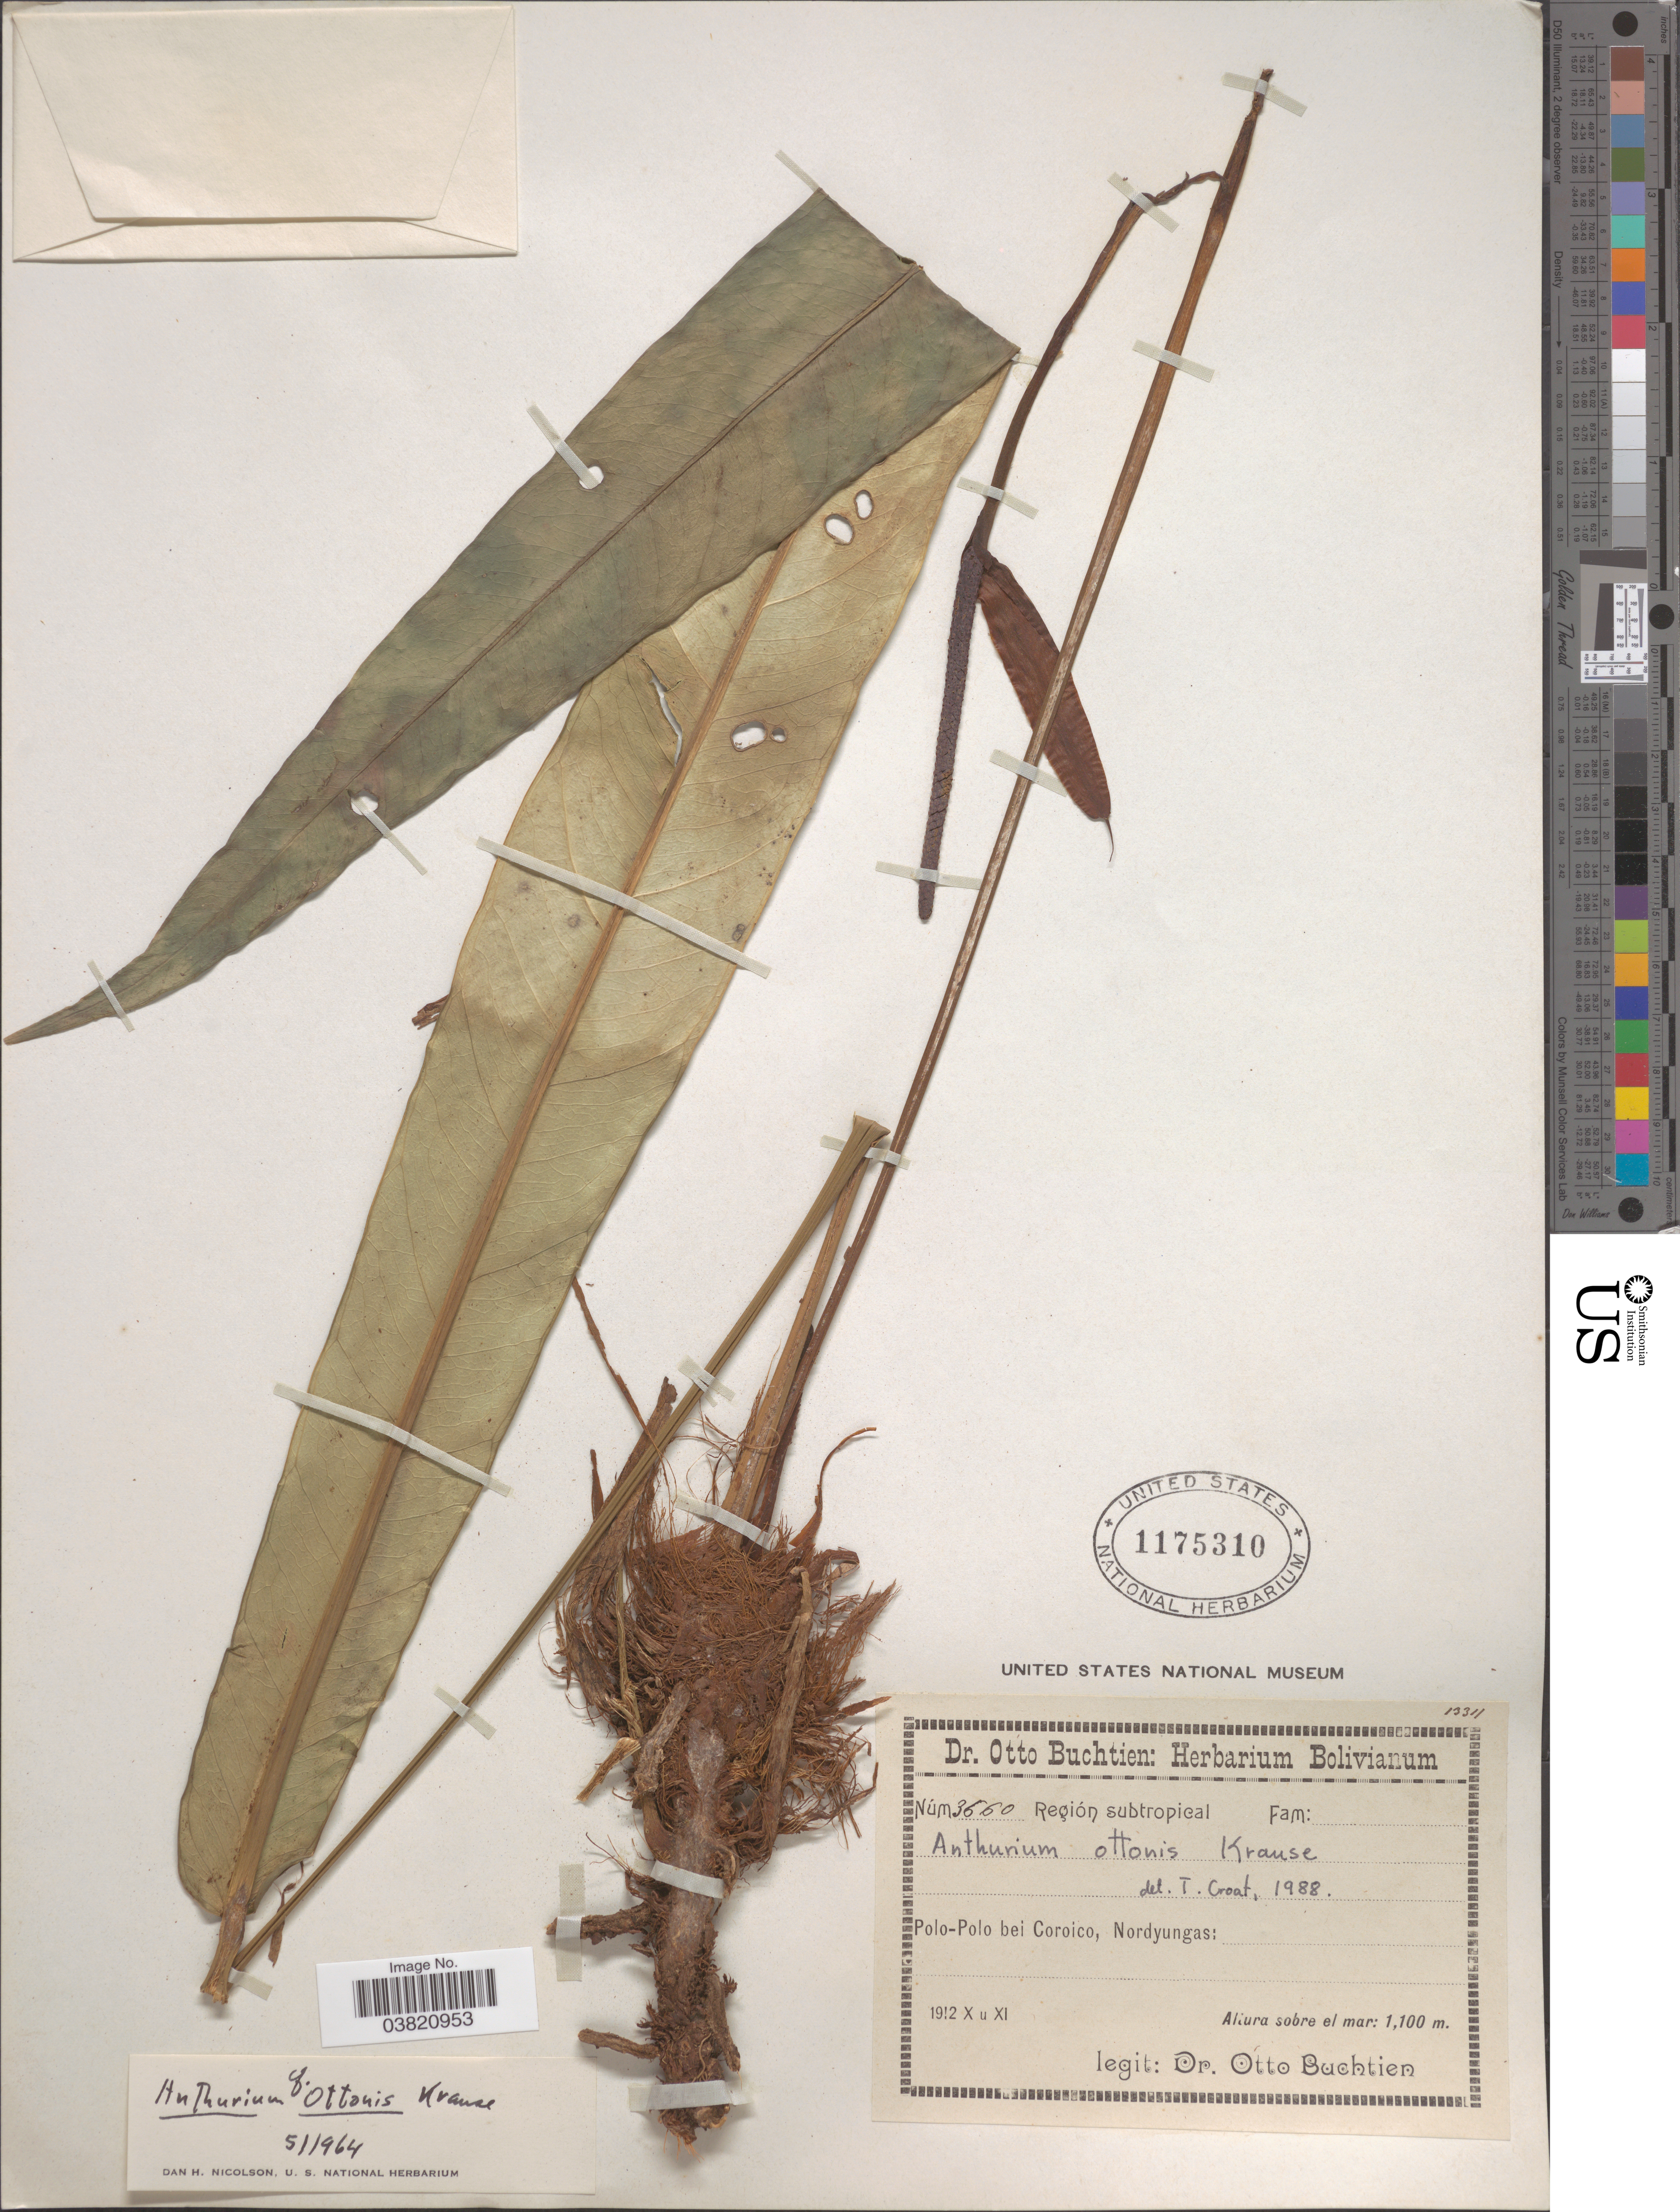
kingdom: Plantae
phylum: Tracheophyta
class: Liliopsida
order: Alismatales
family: Araceae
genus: Anthurium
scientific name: Anthurium ottonis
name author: K. Krause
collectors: O. Buchtien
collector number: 3660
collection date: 1912-10/1912-11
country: Bolivia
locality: Región subtropical. Polo-Polo bei Coroico, Nordyungas.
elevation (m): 1100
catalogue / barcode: US 1175310